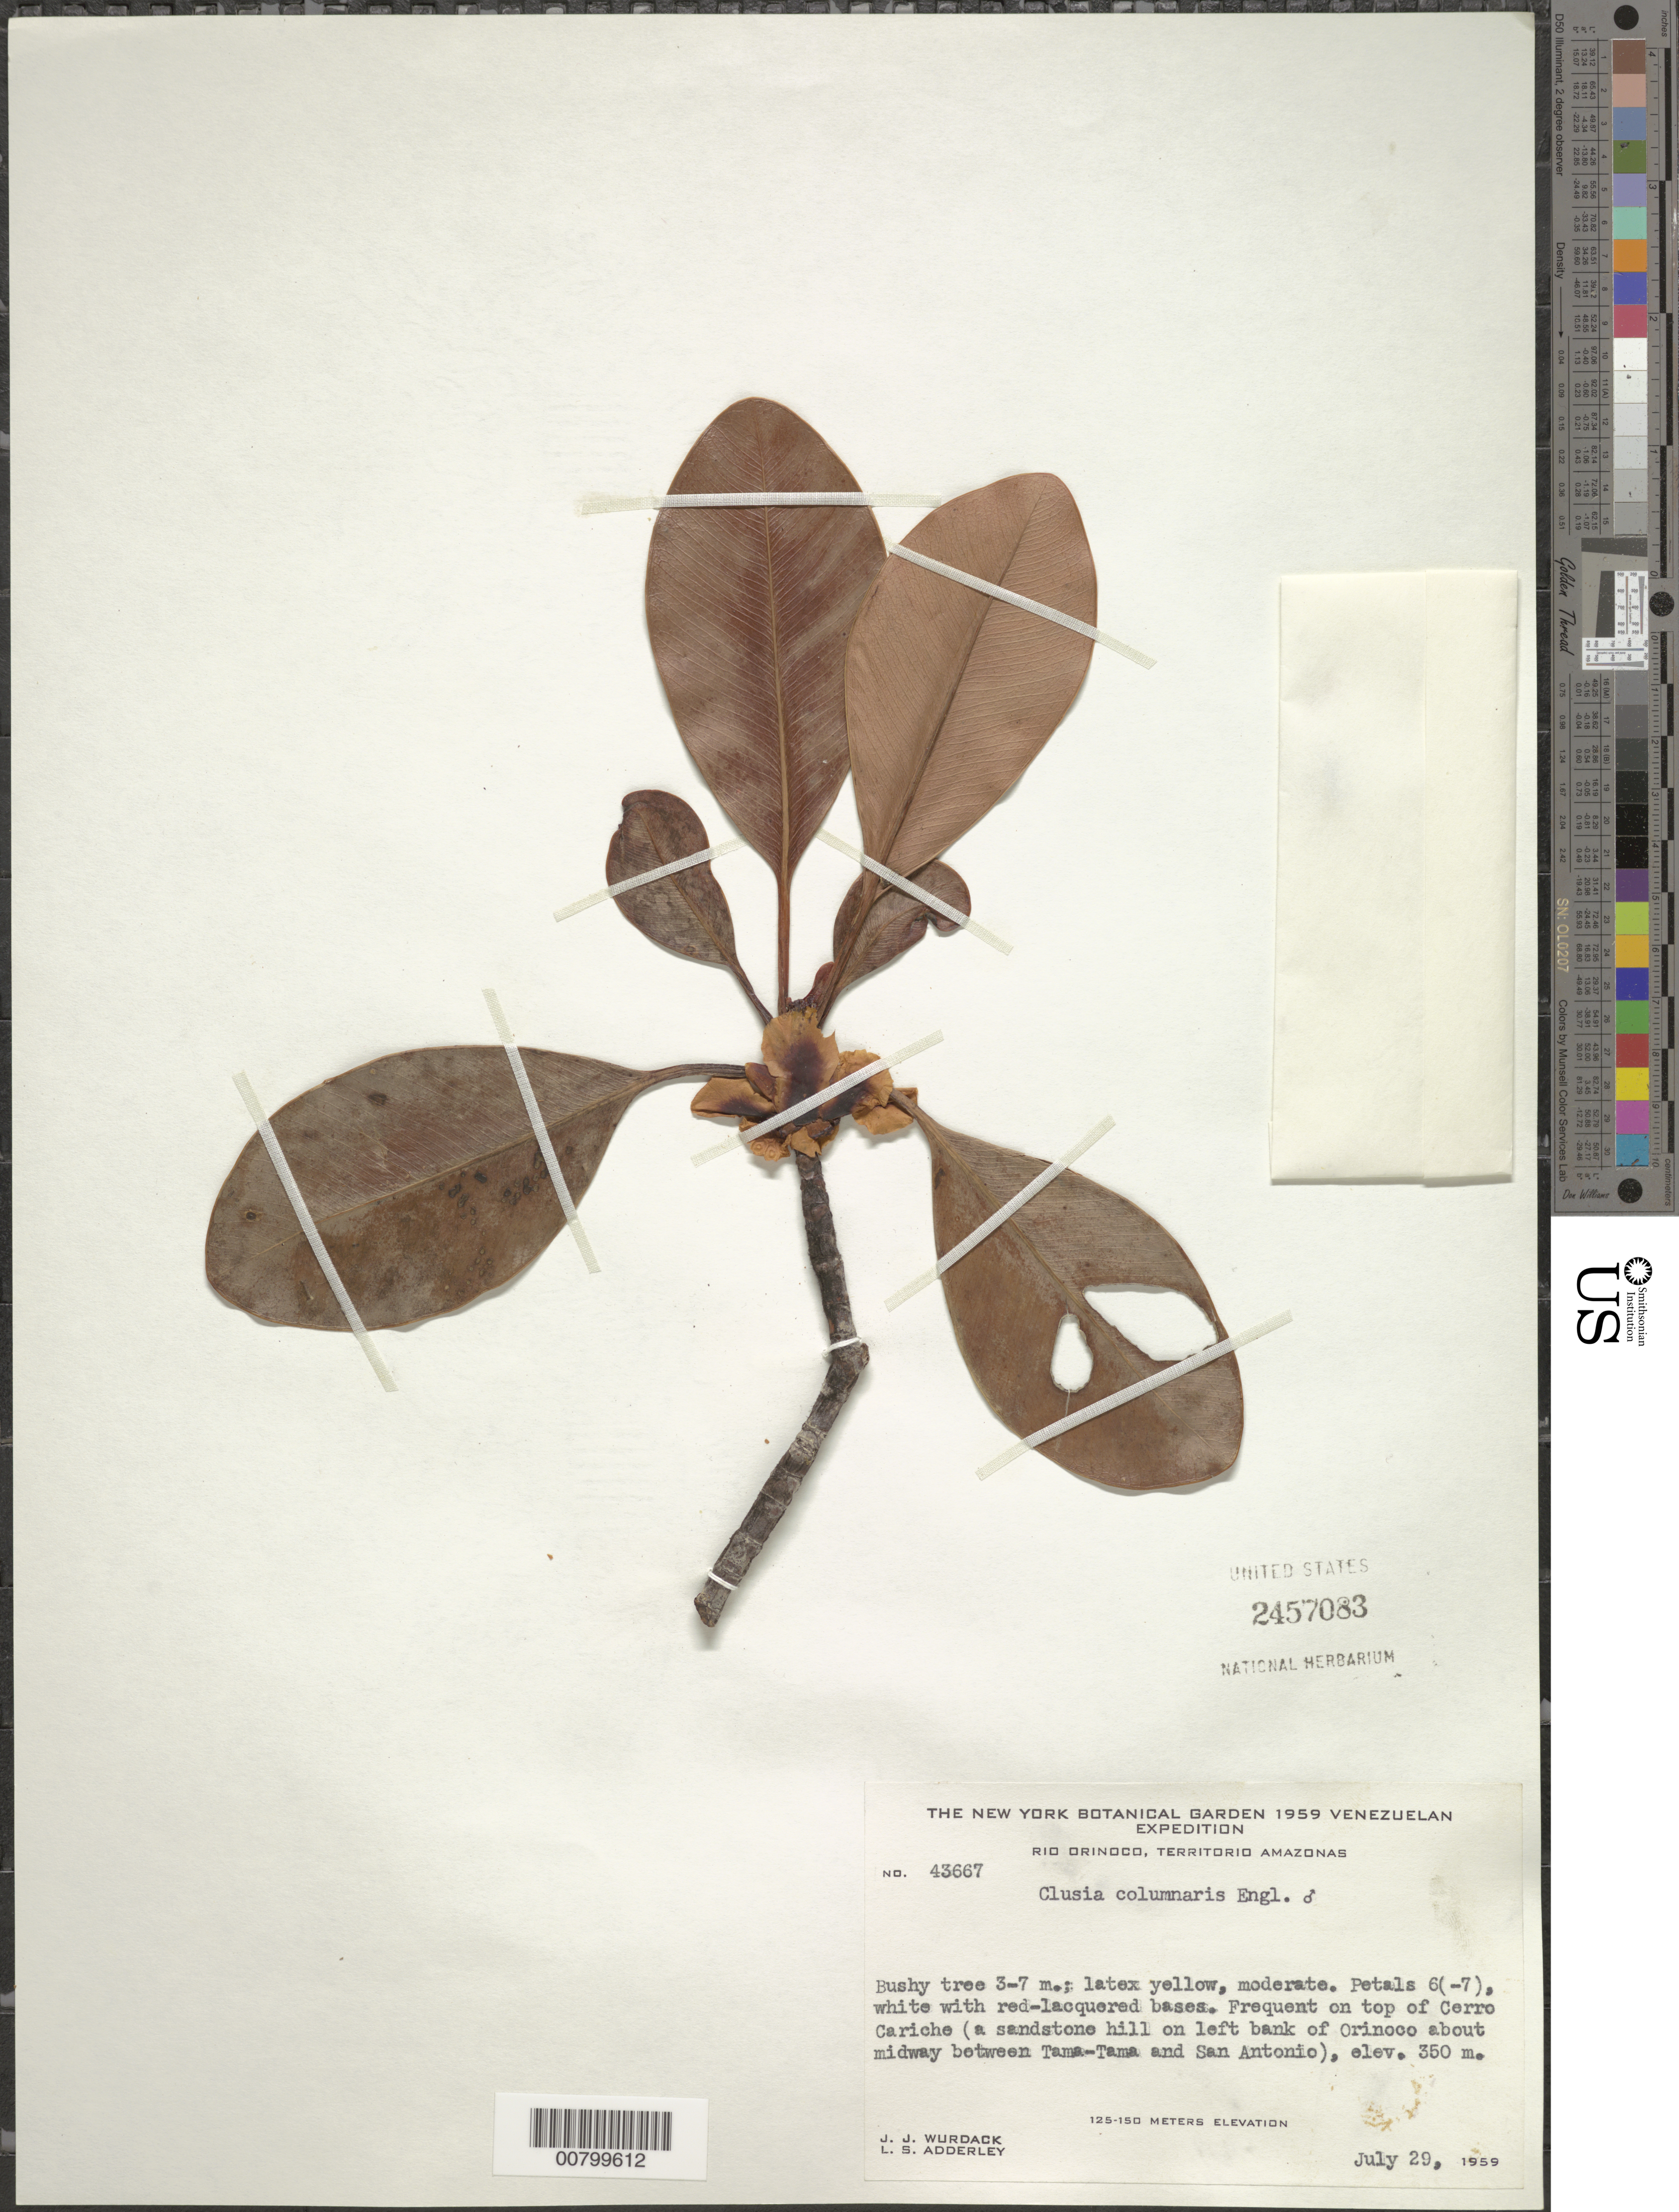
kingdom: Plantae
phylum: Tracheophyta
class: Magnoliopsida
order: Malpighiales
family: Clusiaceae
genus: Clusia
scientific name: Clusia columnaris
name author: Engl.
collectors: J. J. Wurdack & L. S. Adderley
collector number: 43667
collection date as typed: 28-Jul-59 to 29-Jul-59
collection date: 1959-07-28/1959-07-29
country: Venezuela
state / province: Amazonas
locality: Cerro Cariche; Río Orinoco, left bank; 1/2 way between Tama Tama and San Antonio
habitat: Sandstone hill near river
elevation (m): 350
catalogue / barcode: US 2457083